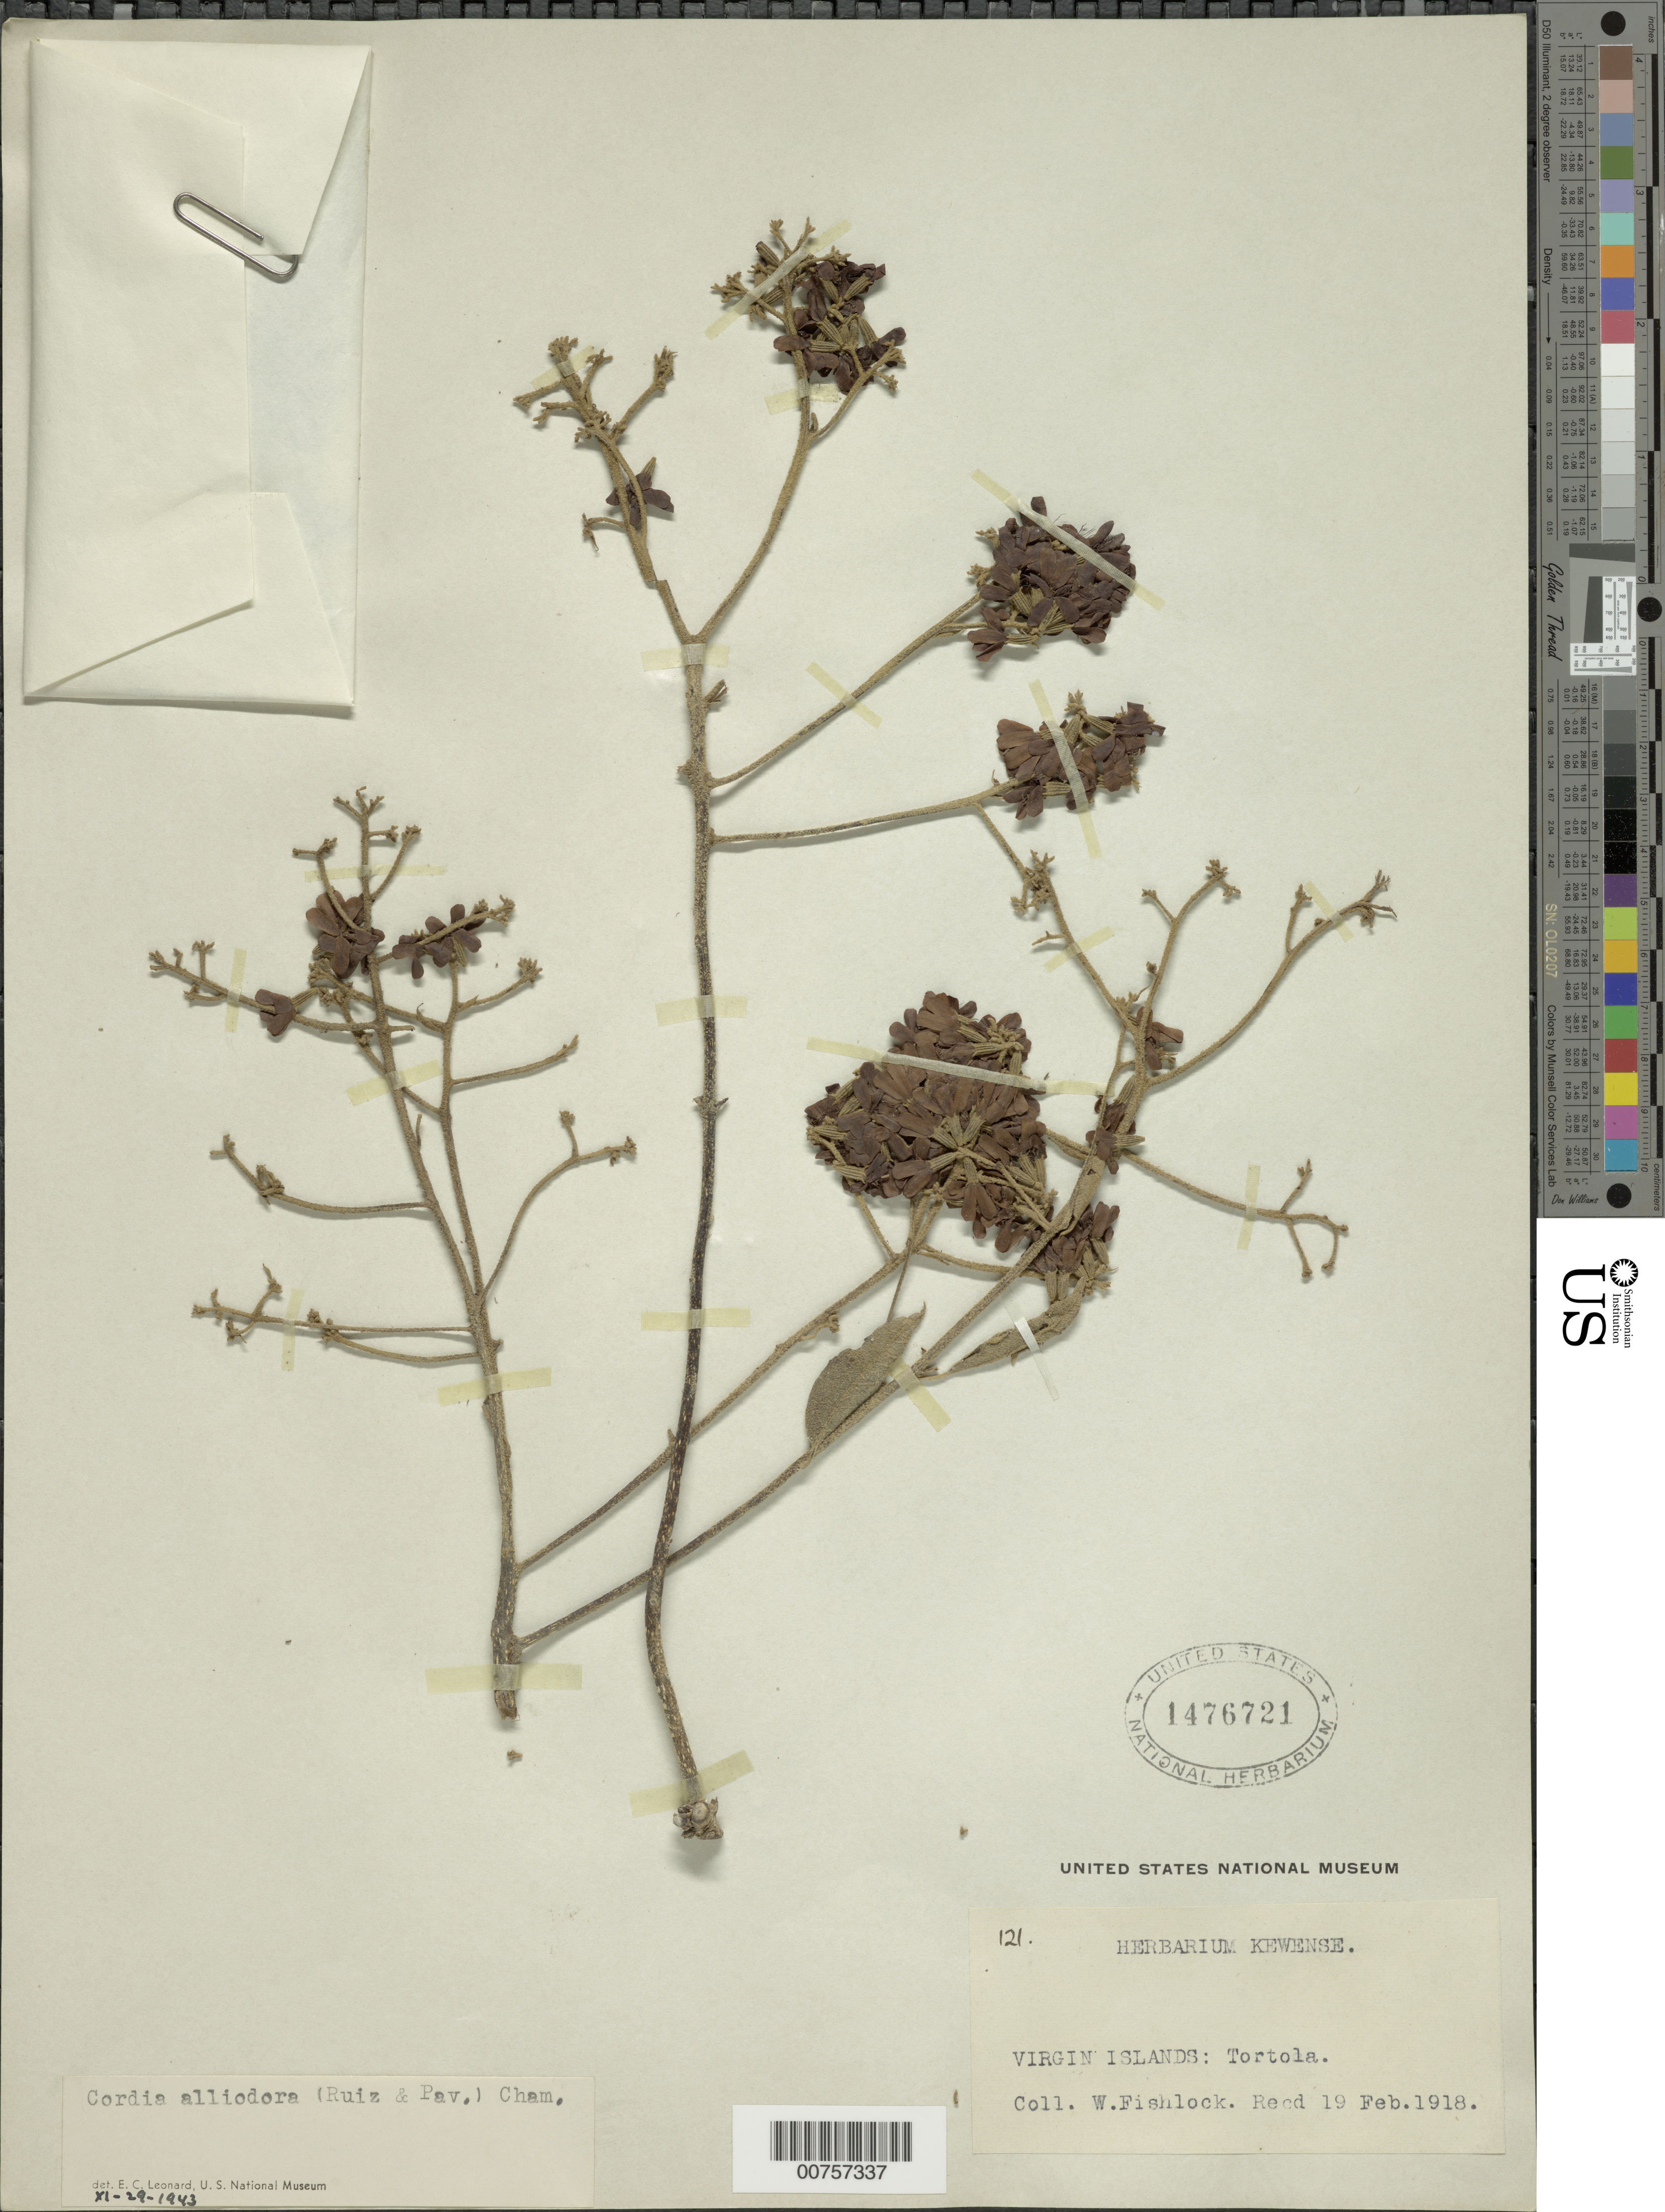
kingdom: Plantae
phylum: Tracheophyta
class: Magnoliopsida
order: Boraginales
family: Cordiaceae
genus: Cordia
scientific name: Cordia alliodora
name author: (Ruiz & Pav.) Oken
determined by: Leonard, Emery C., (US)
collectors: W. Fishlock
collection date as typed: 19 Feb 1918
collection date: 1918-02-19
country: British Virgin Islands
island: Tortola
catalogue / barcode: US 1476721